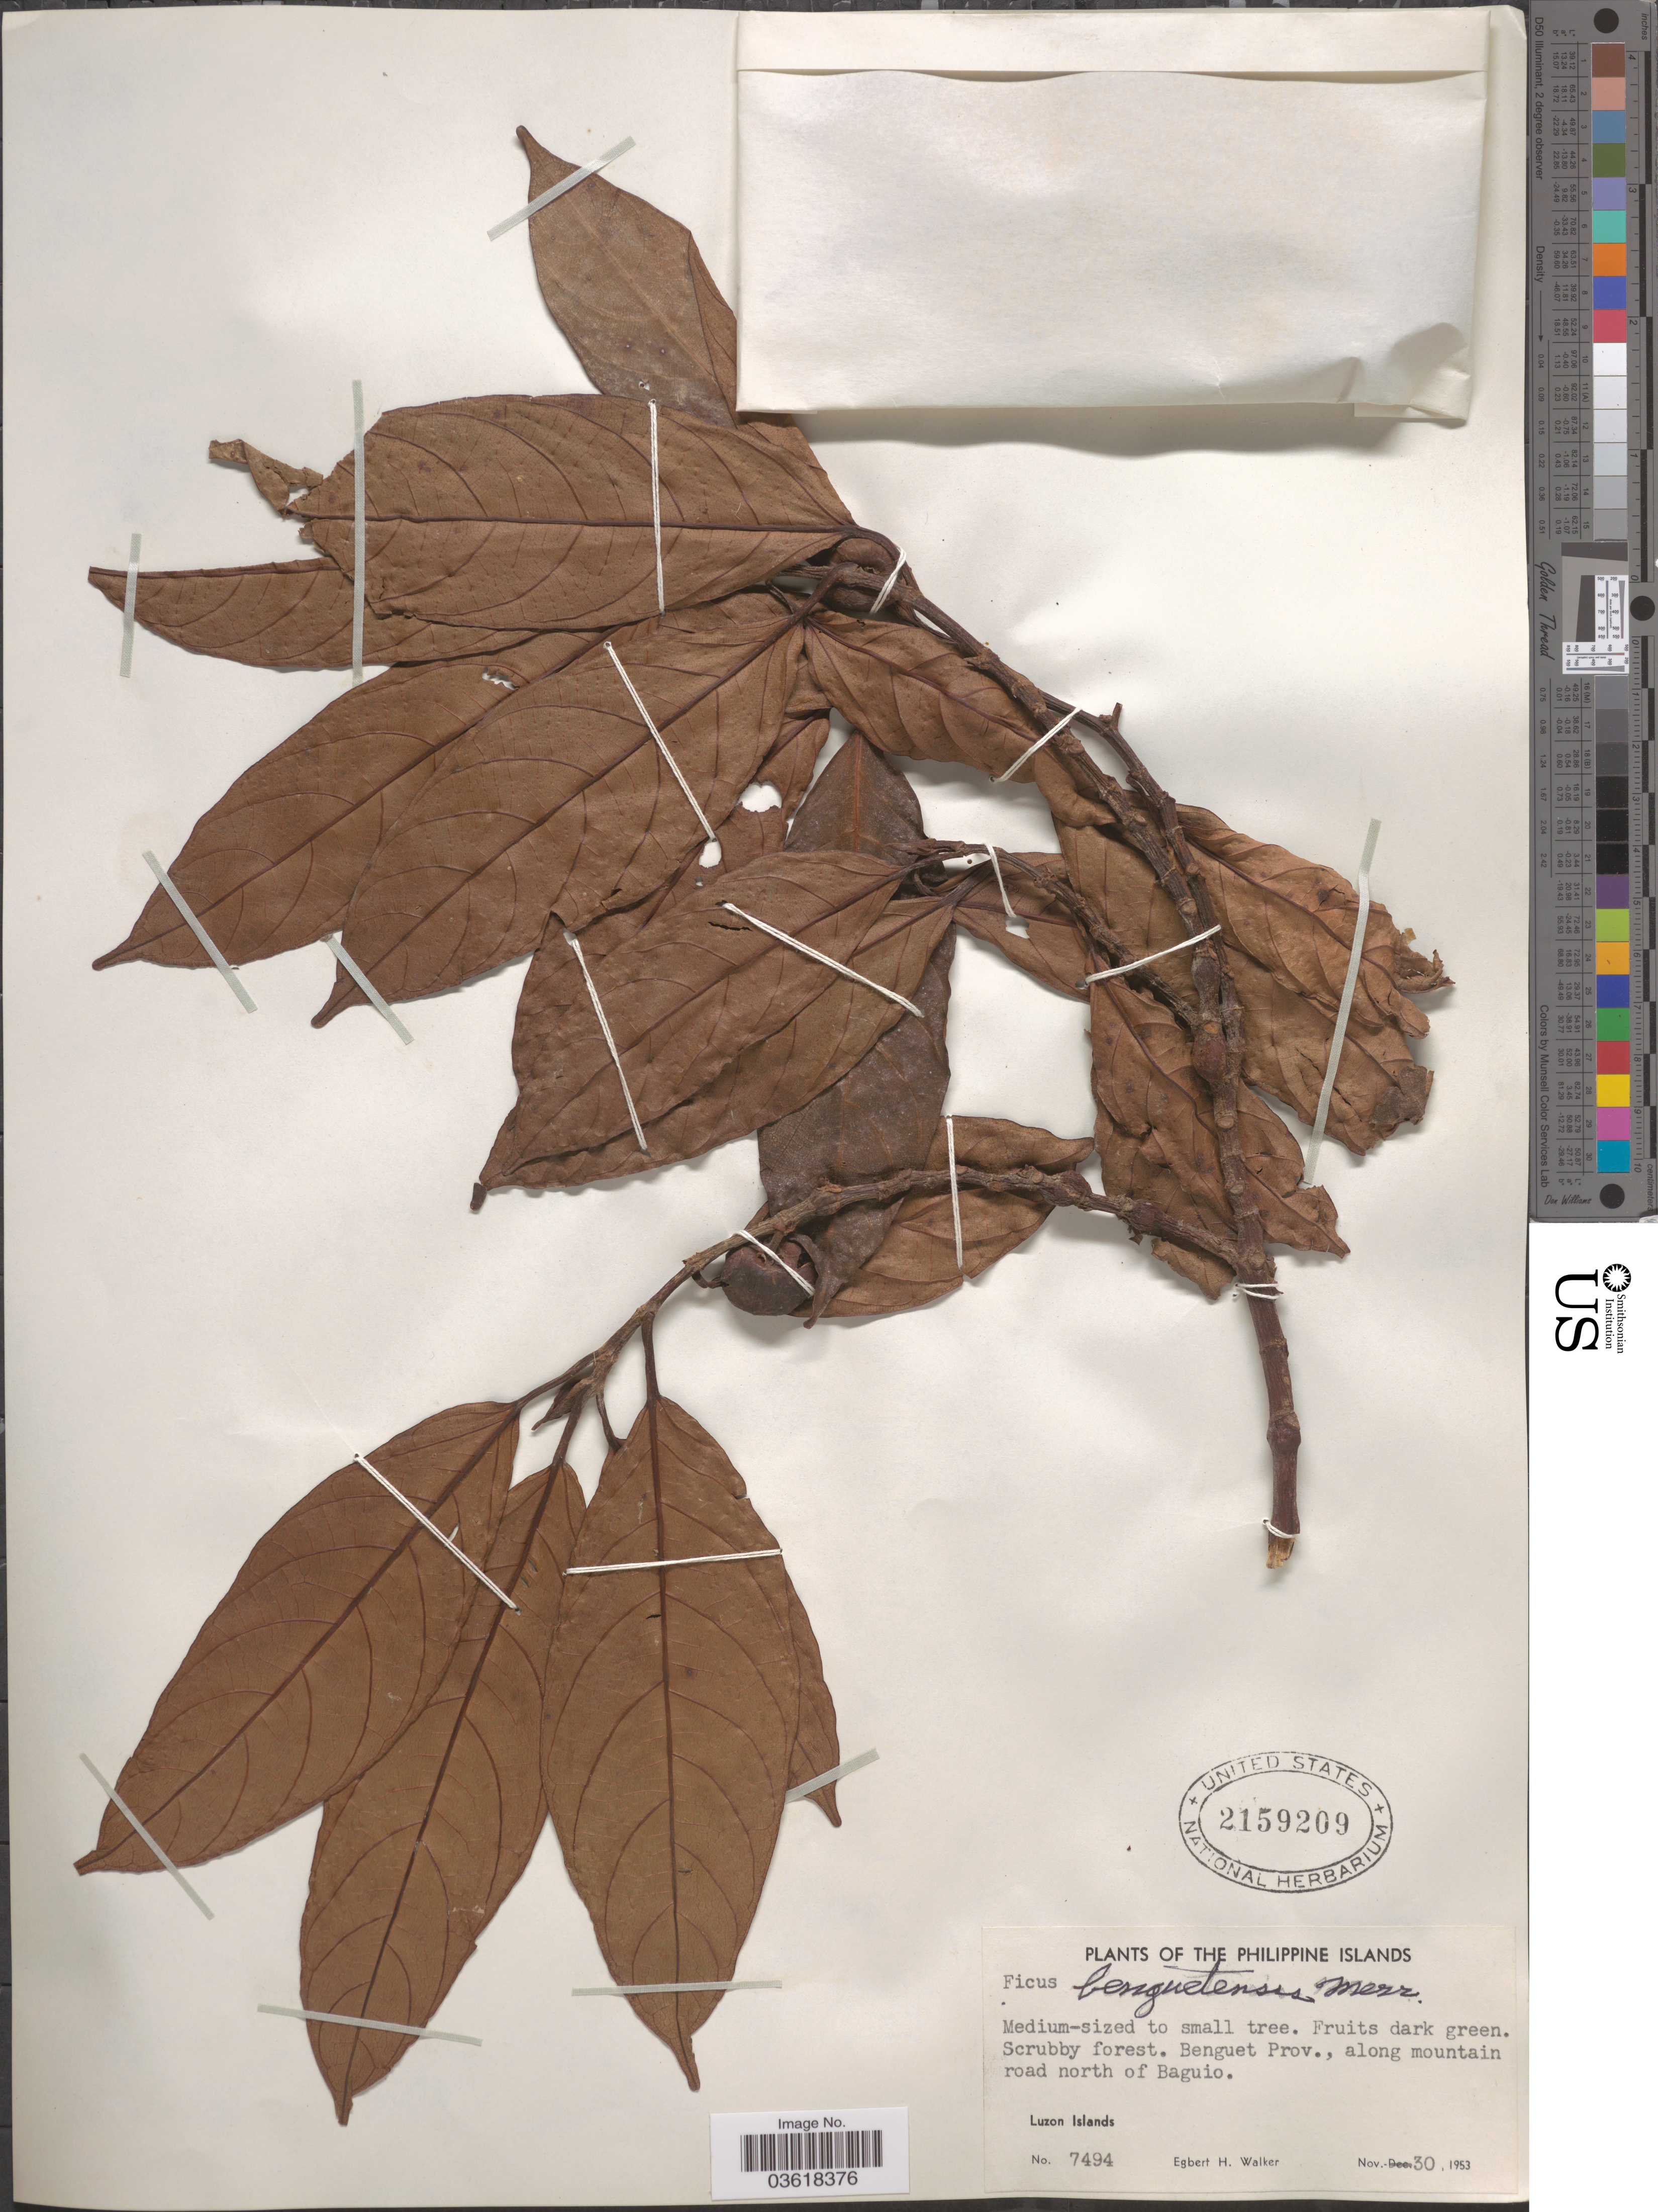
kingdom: Plantae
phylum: Tracheophyta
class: Magnoliopsida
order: Rosales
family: Moraceae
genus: Ficus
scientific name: Ficus benguetensis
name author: Merr.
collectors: E. H. Walker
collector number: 7494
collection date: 1953-11-30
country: Philippines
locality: Benguet Prov., along mountain road north of Baguio. Luzon Islands.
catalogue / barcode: US 2159209